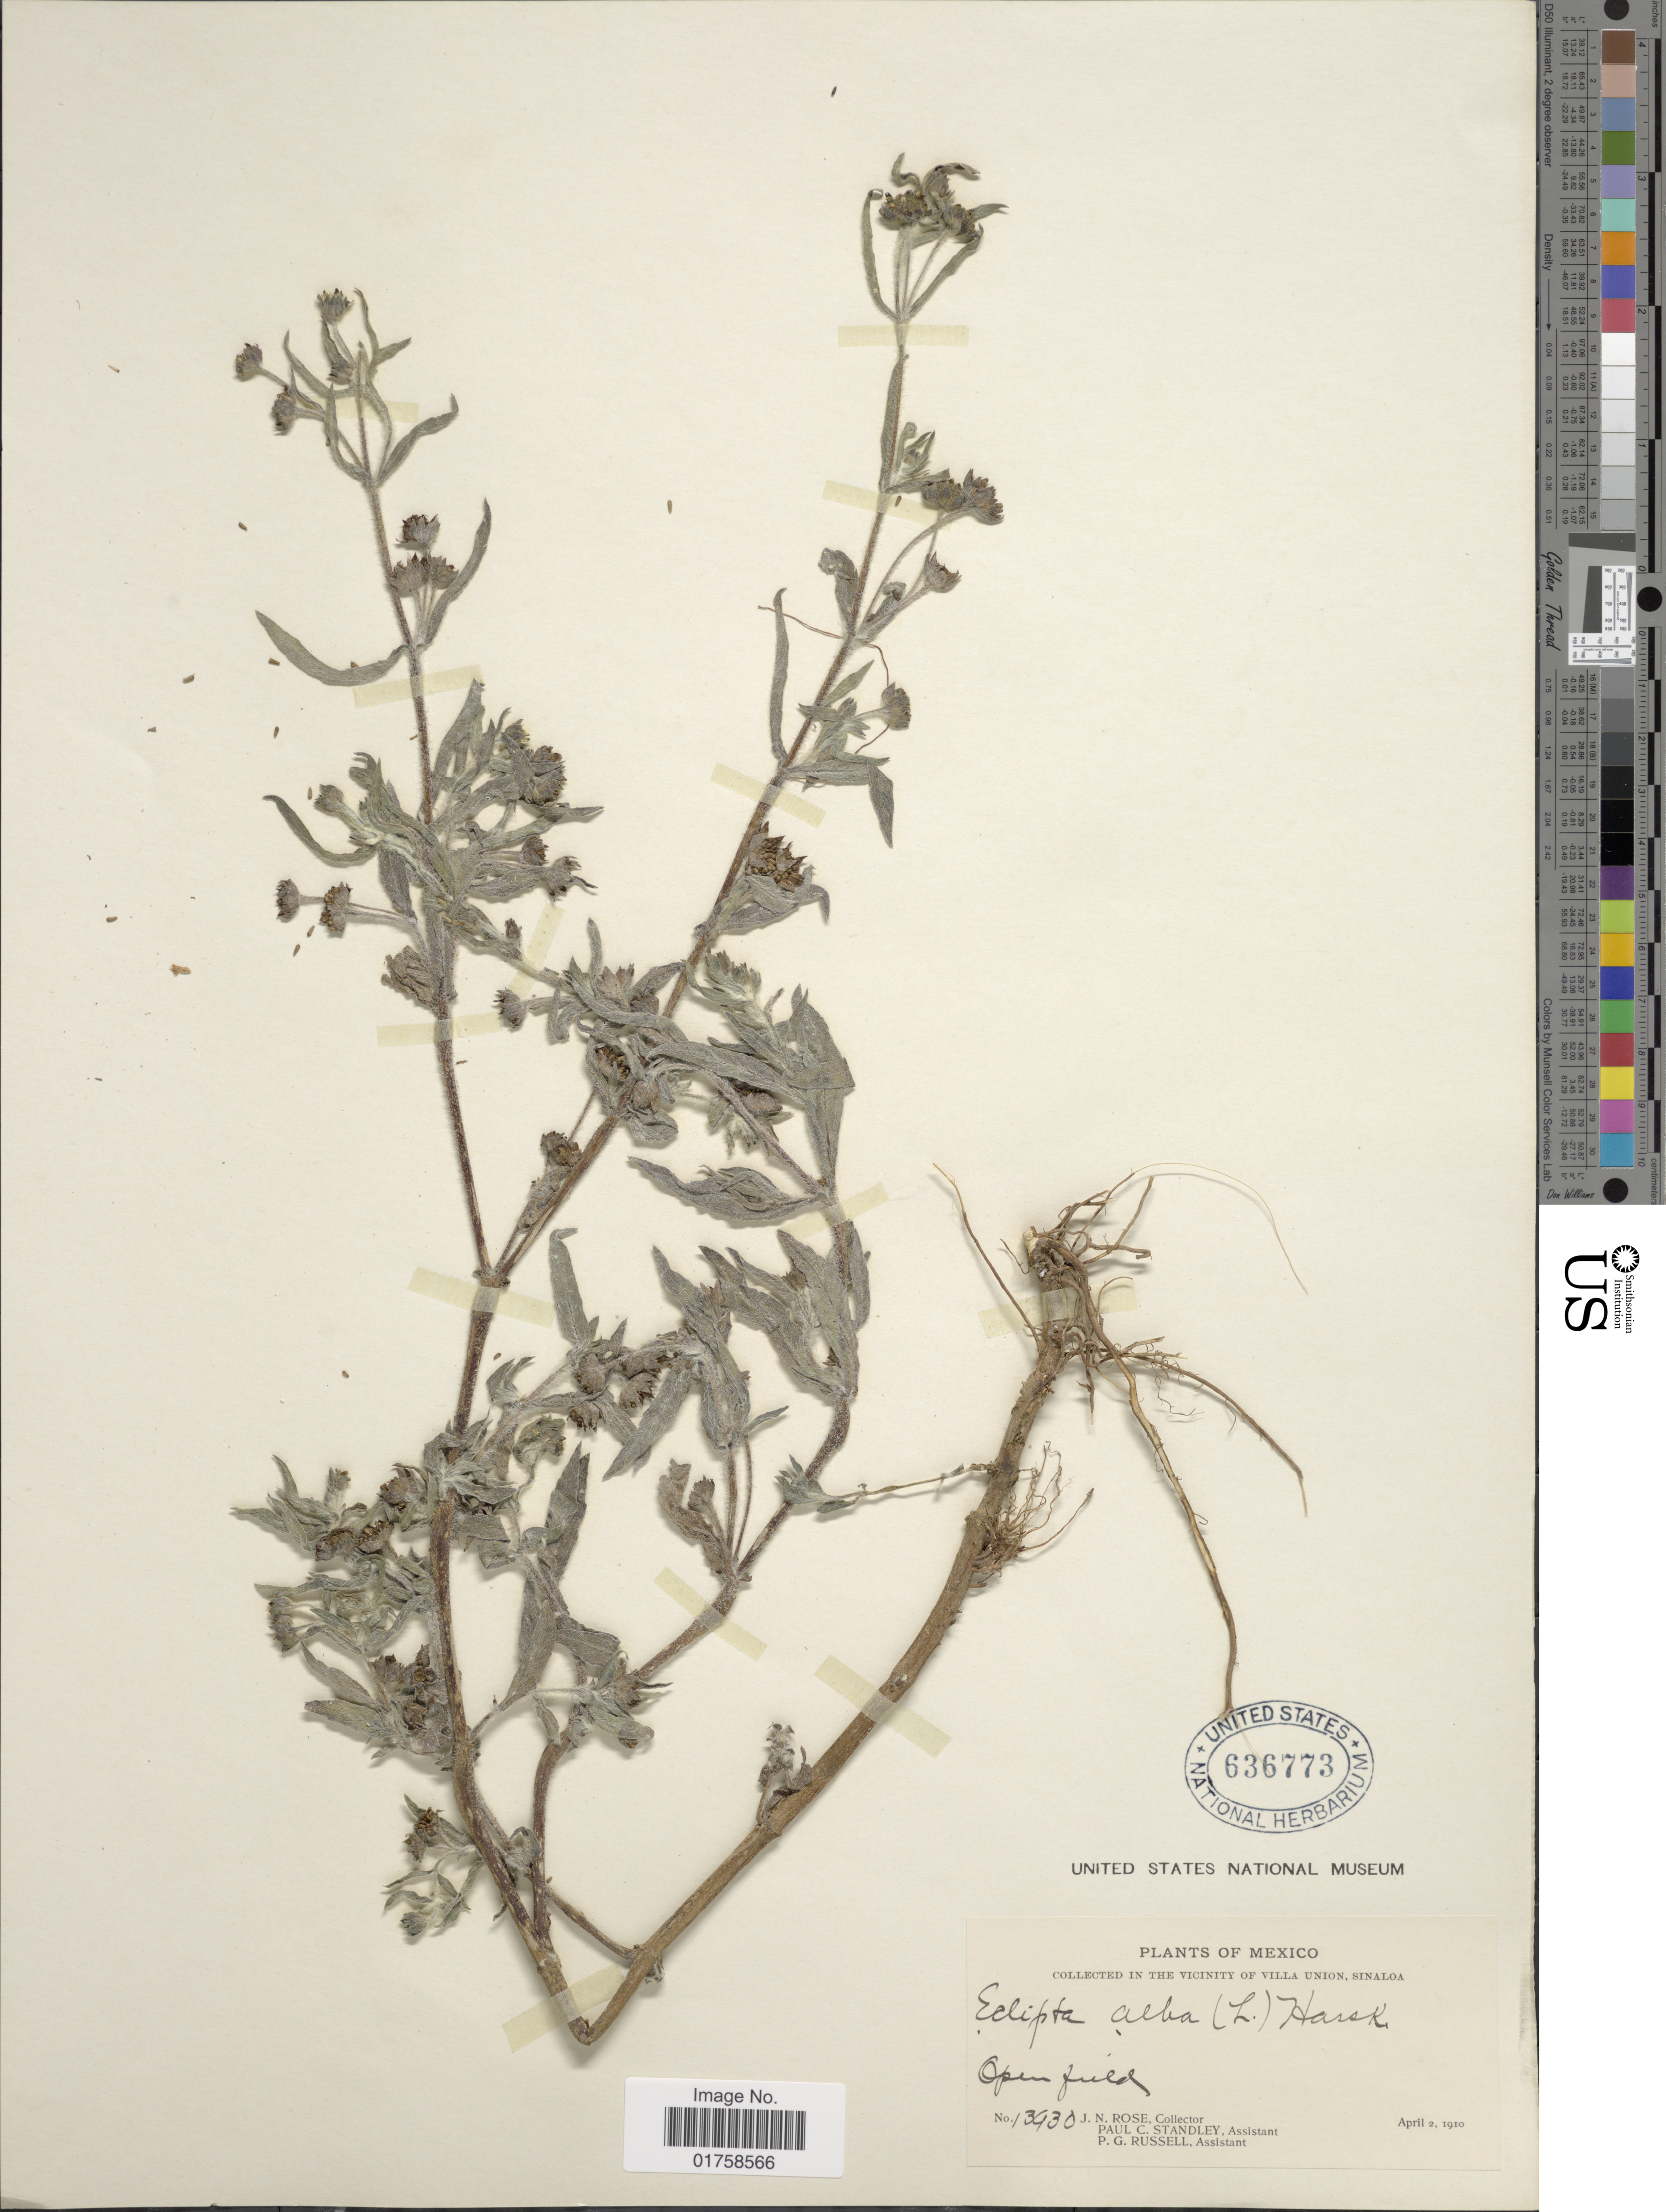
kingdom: Plantae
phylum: Tracheophyta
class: Magnoliopsida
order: Asterales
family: Asteraceae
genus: Eclipta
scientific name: Eclipta alba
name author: (L.) Hassk.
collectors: J. N. Rose, P. C. Standley & P. G. Russell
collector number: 13930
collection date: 1910-04-02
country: Mexico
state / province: Sinaloa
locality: Mexico. in the vicinity of Villa Union, Sinaloa. Open field.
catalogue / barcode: US 636773